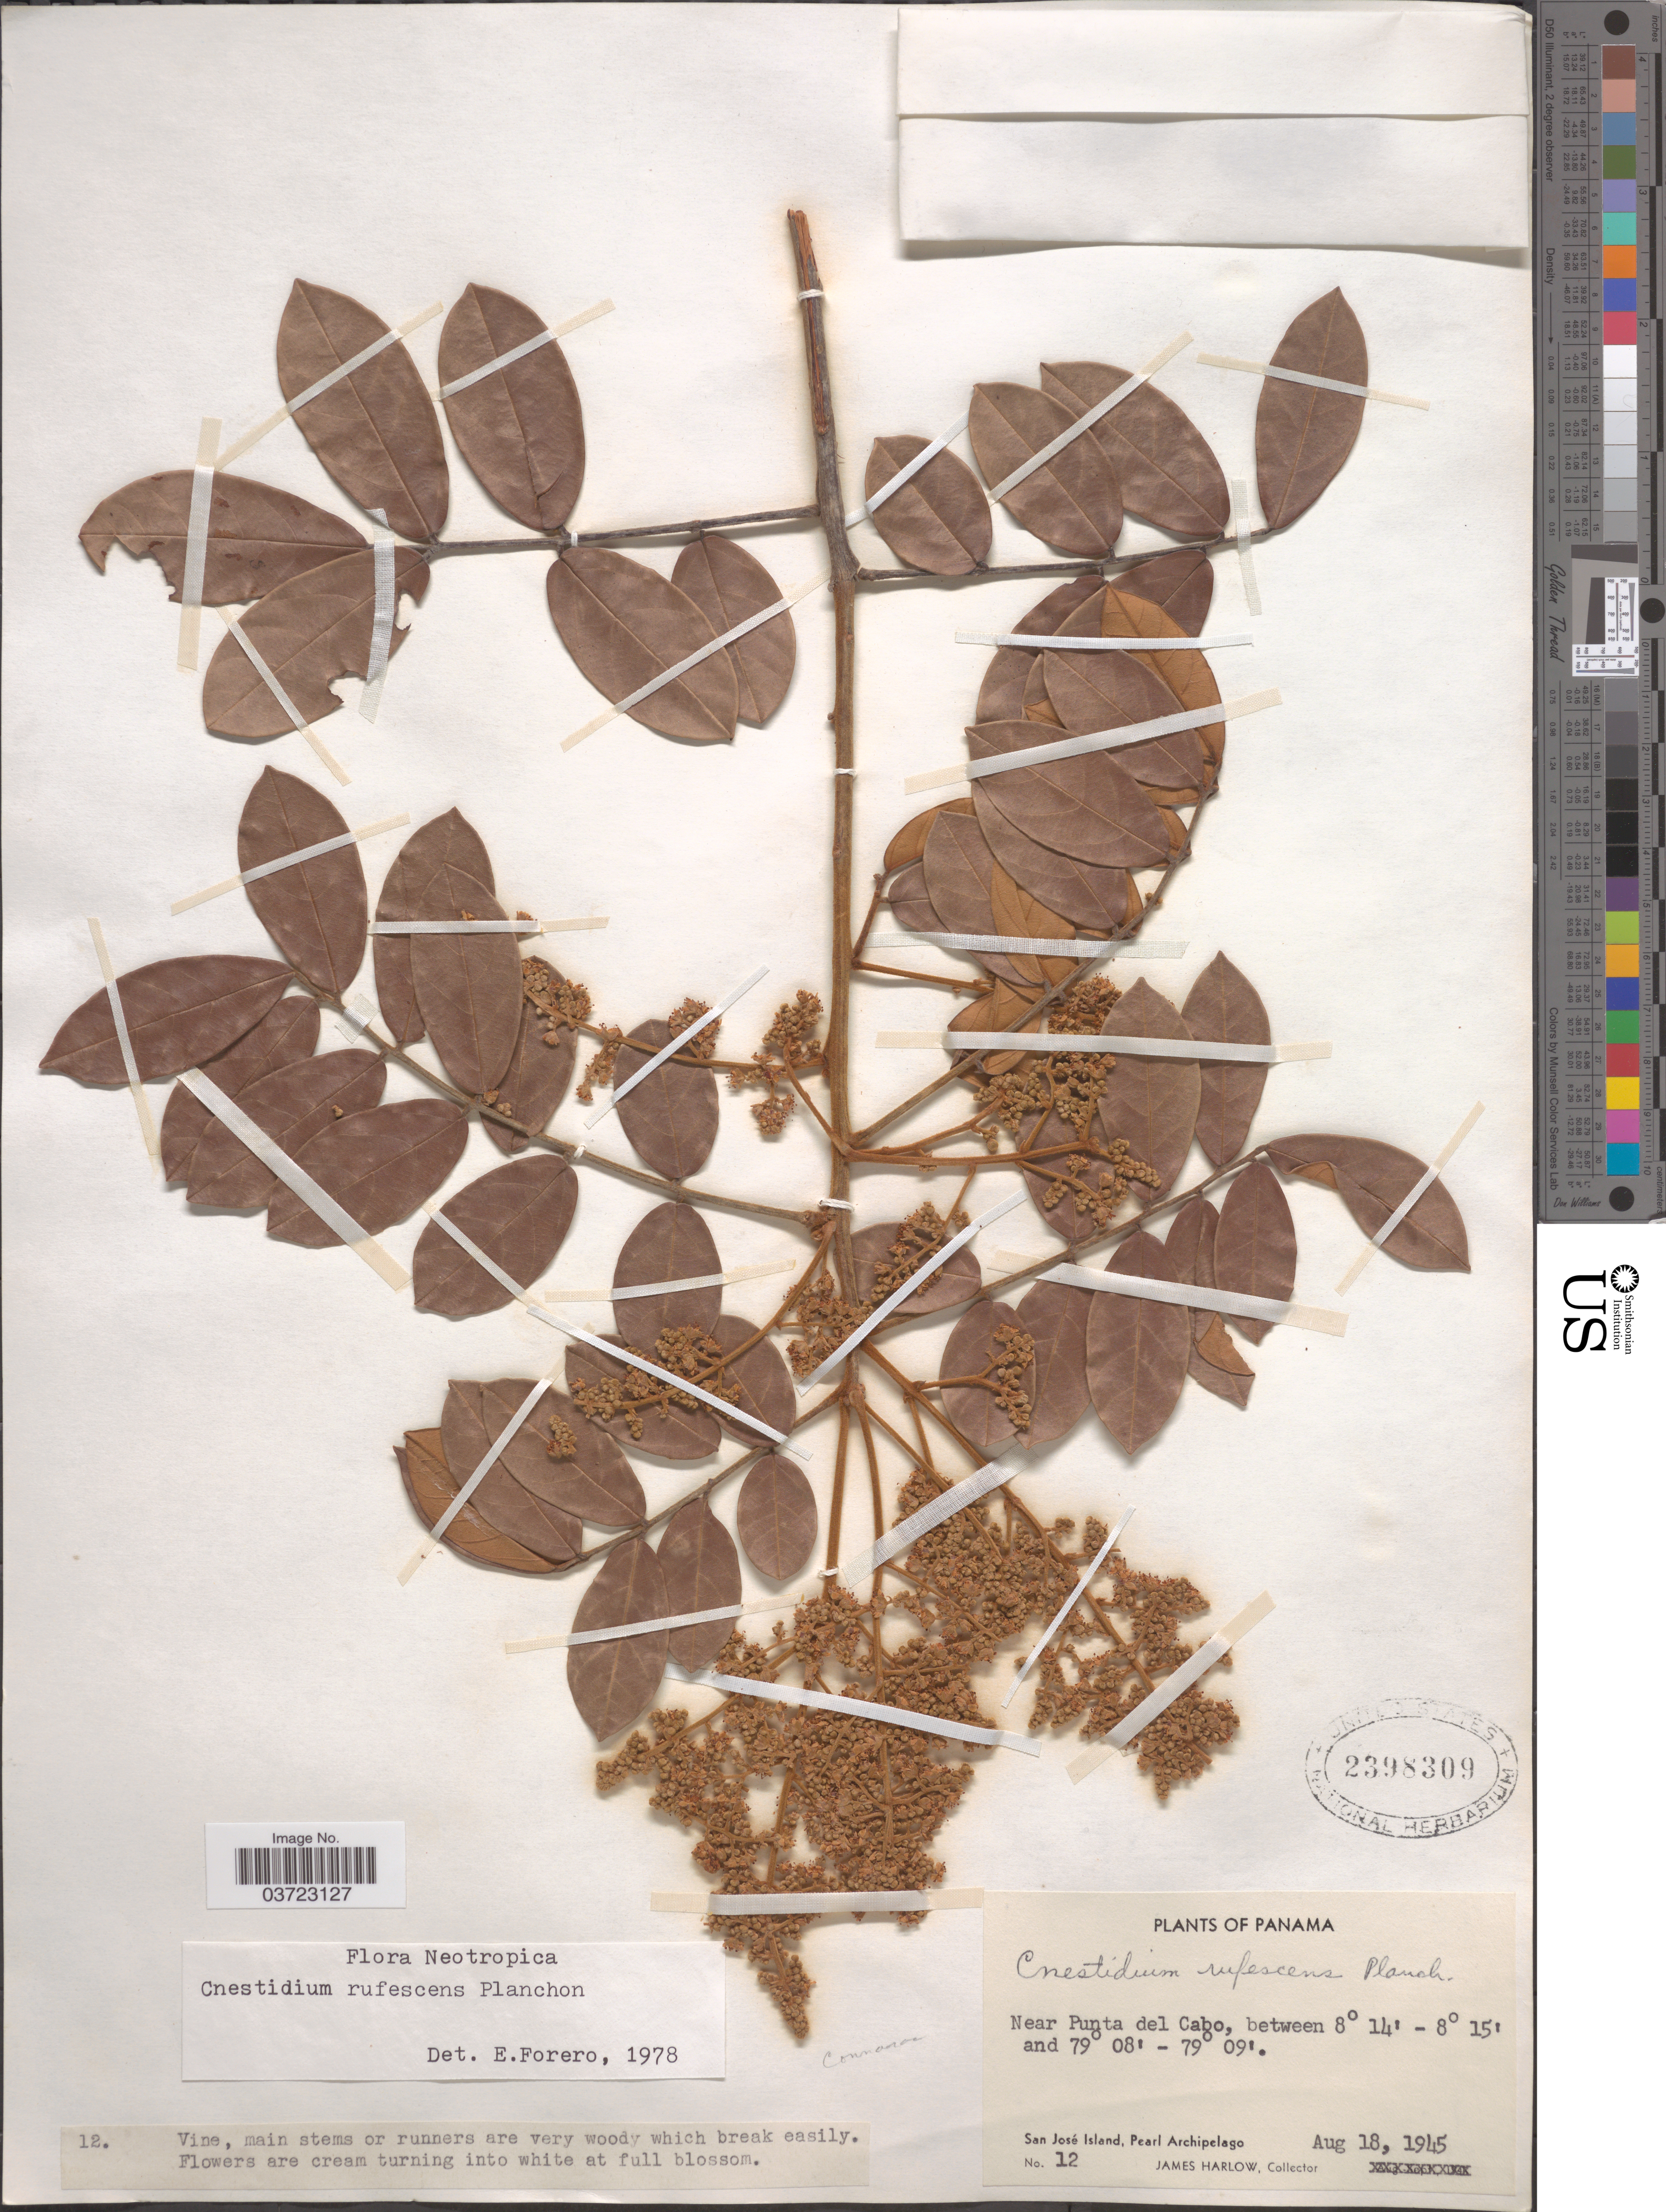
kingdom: Plantae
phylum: Tracheophyta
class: Magnoliopsida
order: Oxalidales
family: Connaraceae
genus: Cnestidium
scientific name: Cnestidium rufescens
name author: Planch.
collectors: J. Harlow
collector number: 12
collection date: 1945-08-18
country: Panama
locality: Near Punta del Cabo. San José Island, Pearl Archipelago.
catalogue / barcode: US 2398309